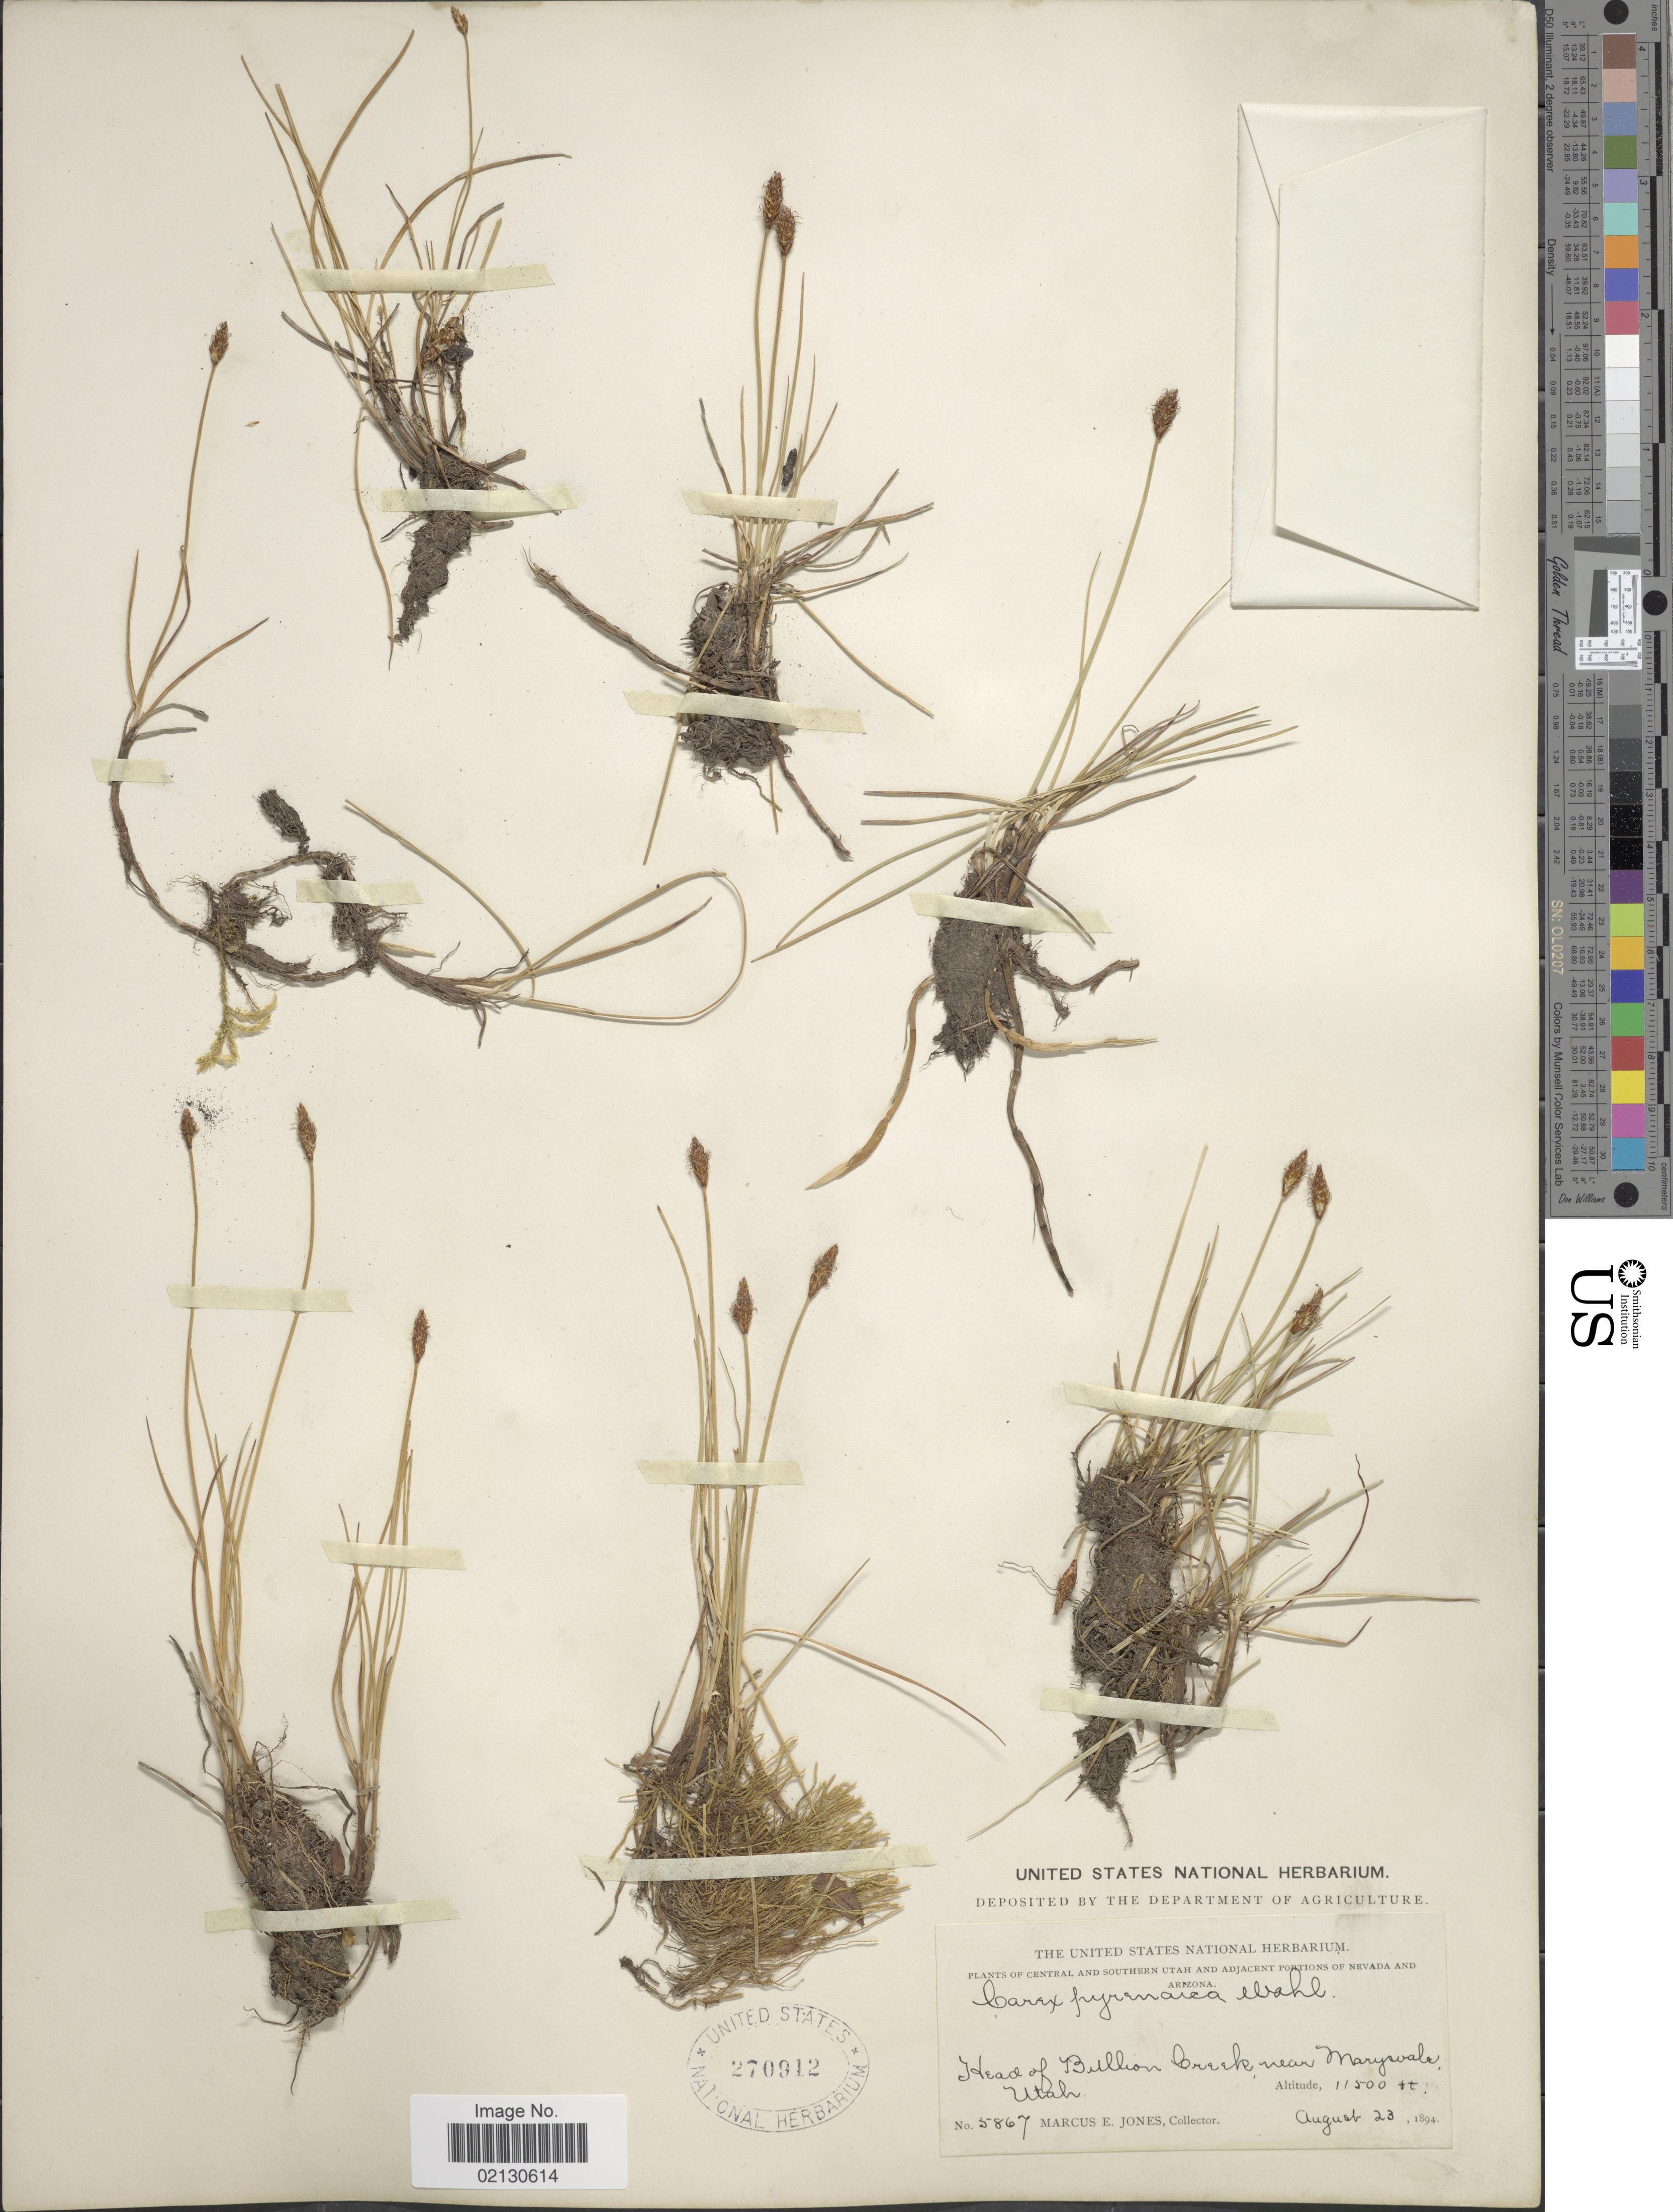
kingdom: Plantae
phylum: Tracheophyta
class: Liliopsida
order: Poales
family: Cyperaceae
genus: Carex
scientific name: Carex micropoda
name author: C.A. Mey.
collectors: M. E. Jones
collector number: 5867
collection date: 1894-08-23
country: United States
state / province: Utah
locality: Central and southern Utah. Head of Bullion Creek, near Marysvale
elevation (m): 3505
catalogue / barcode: US 270912